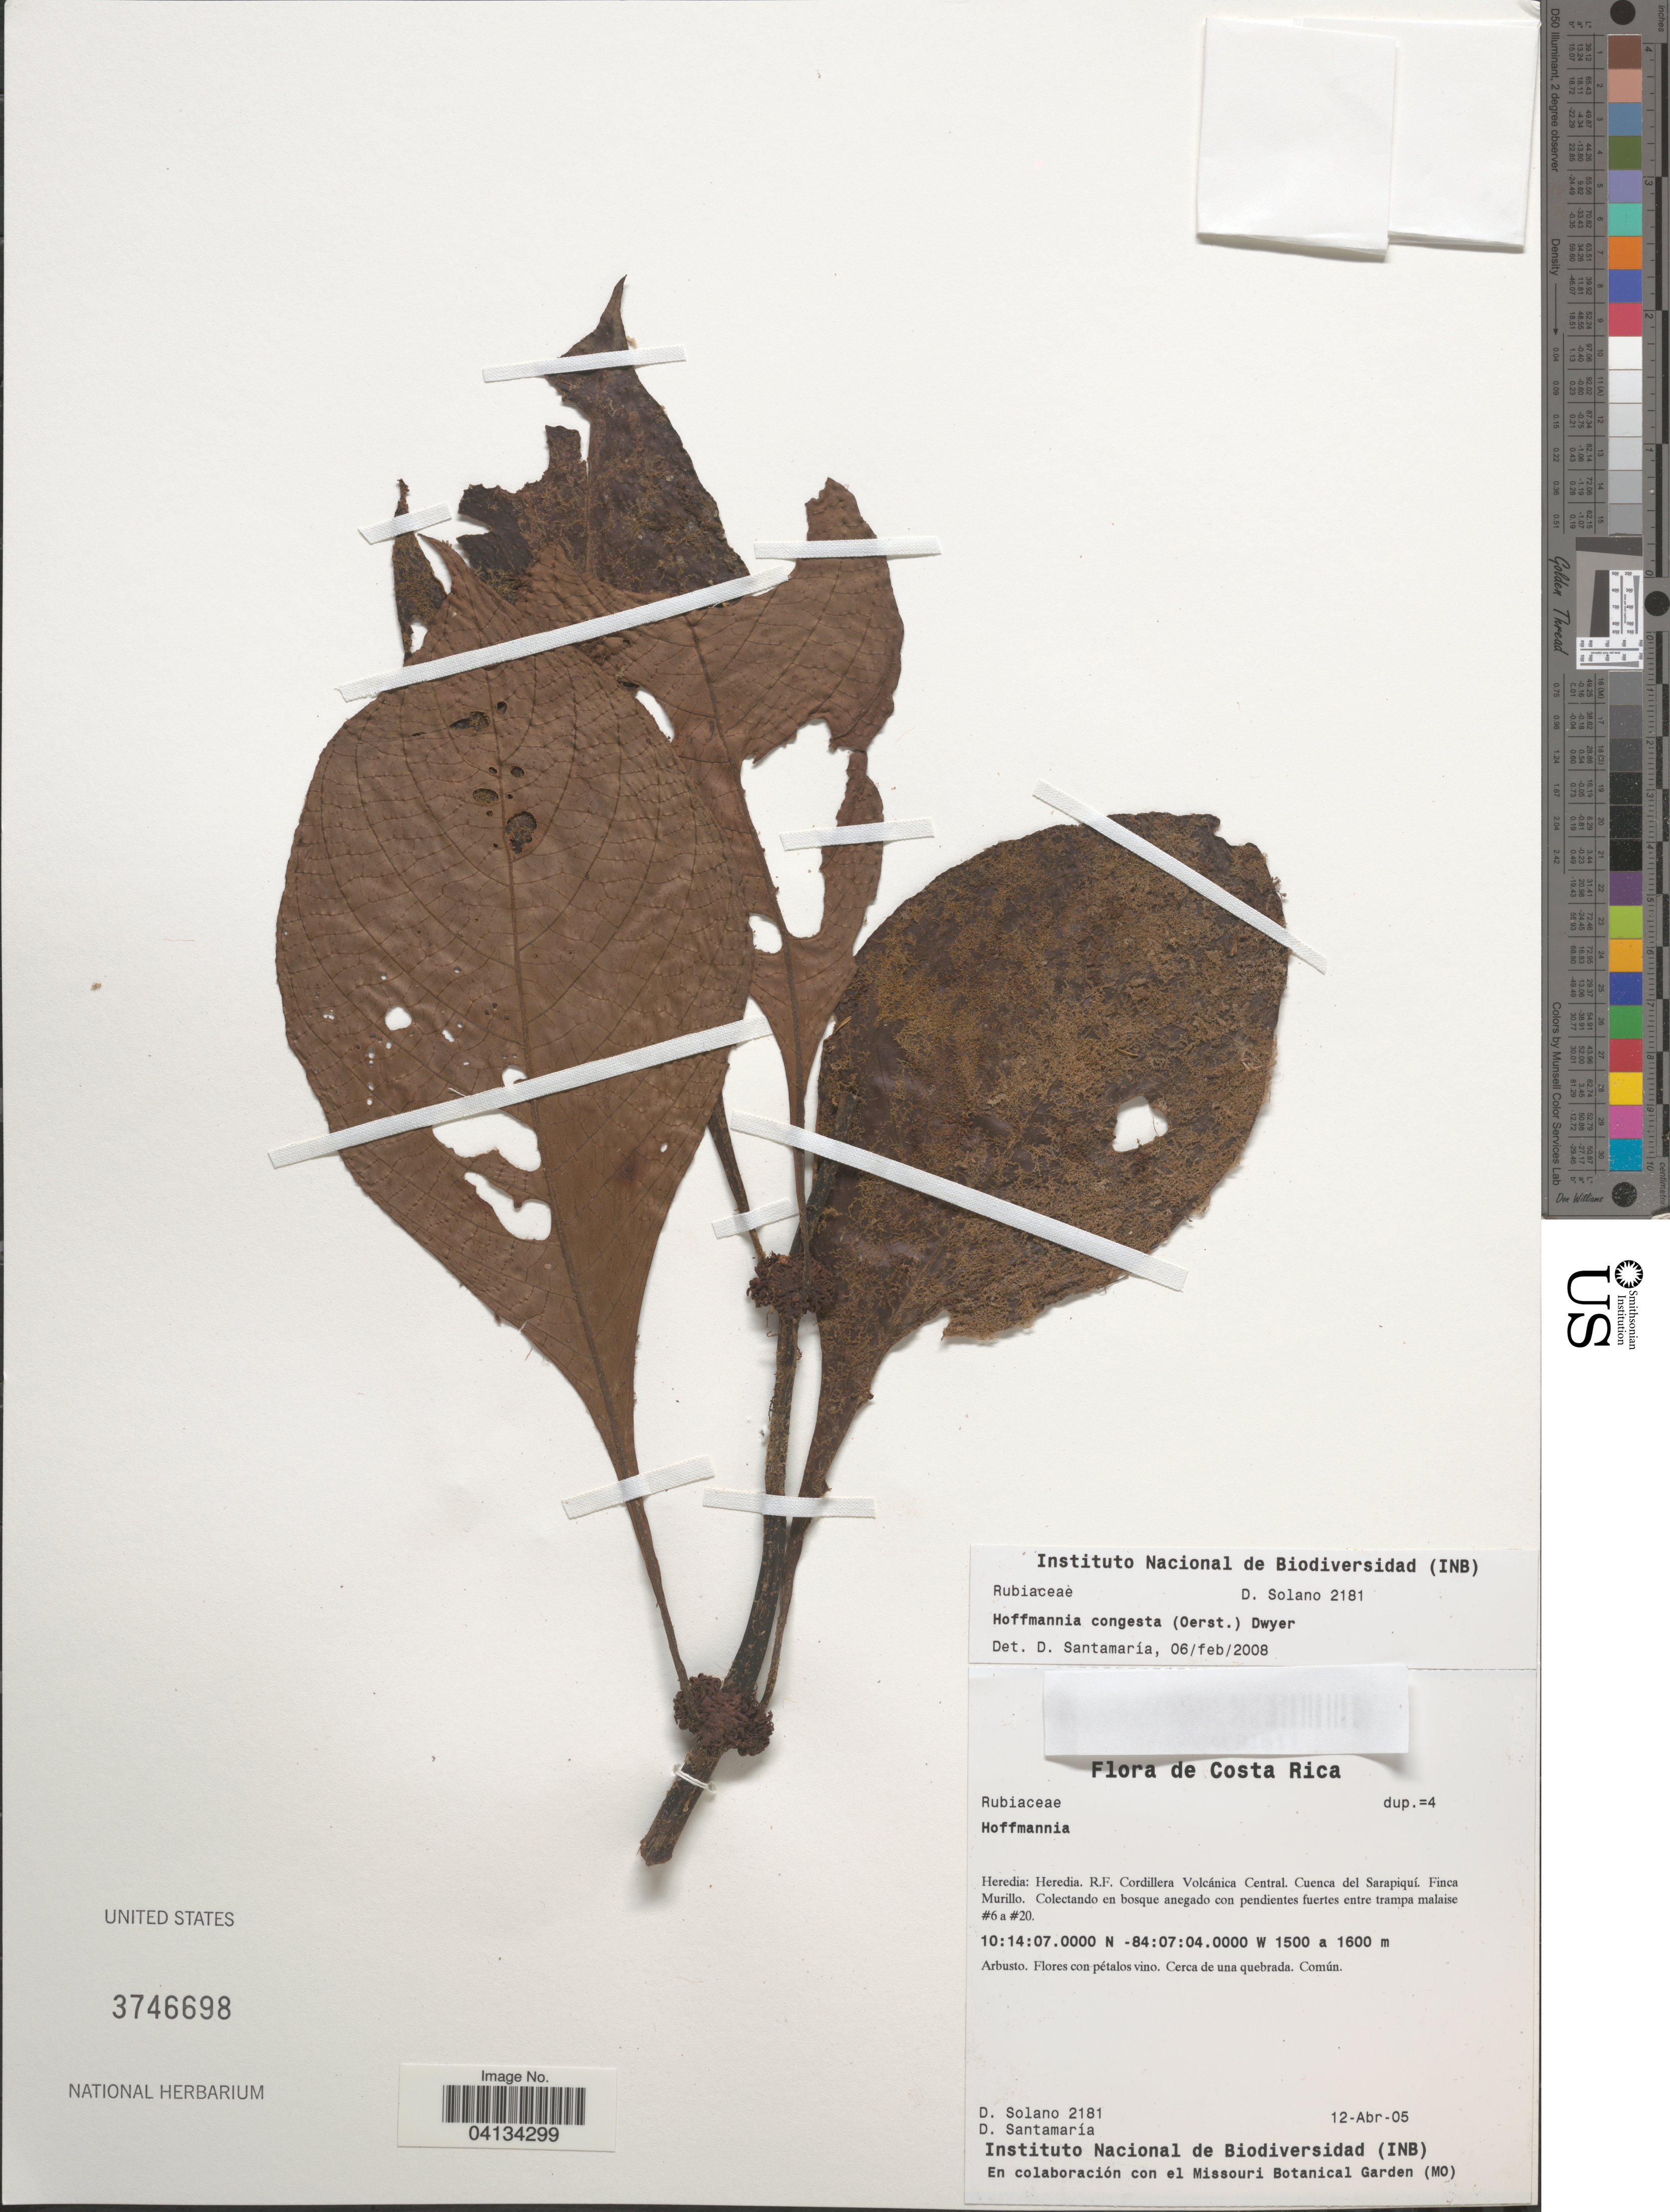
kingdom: Plantae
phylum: Tracheophyta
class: Magnoliopsida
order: Gentianales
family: Rubiaceae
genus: Hoffmannia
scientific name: Hoffmannia congesta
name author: (Oerst.) Dwyer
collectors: D. Solano & D. Santamaria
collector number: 2181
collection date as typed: Transcribed d/m/y: 12/4/5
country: Costa Rica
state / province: Heredia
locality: Heredia. R.F. Cordillera Volcánica Central. Cuenca del Sarapiquí. Finca Murillo. Colectando en bosque anegado con pendientes fuertes entre trampa malaise #6 a #20.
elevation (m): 1500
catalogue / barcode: US 3746698